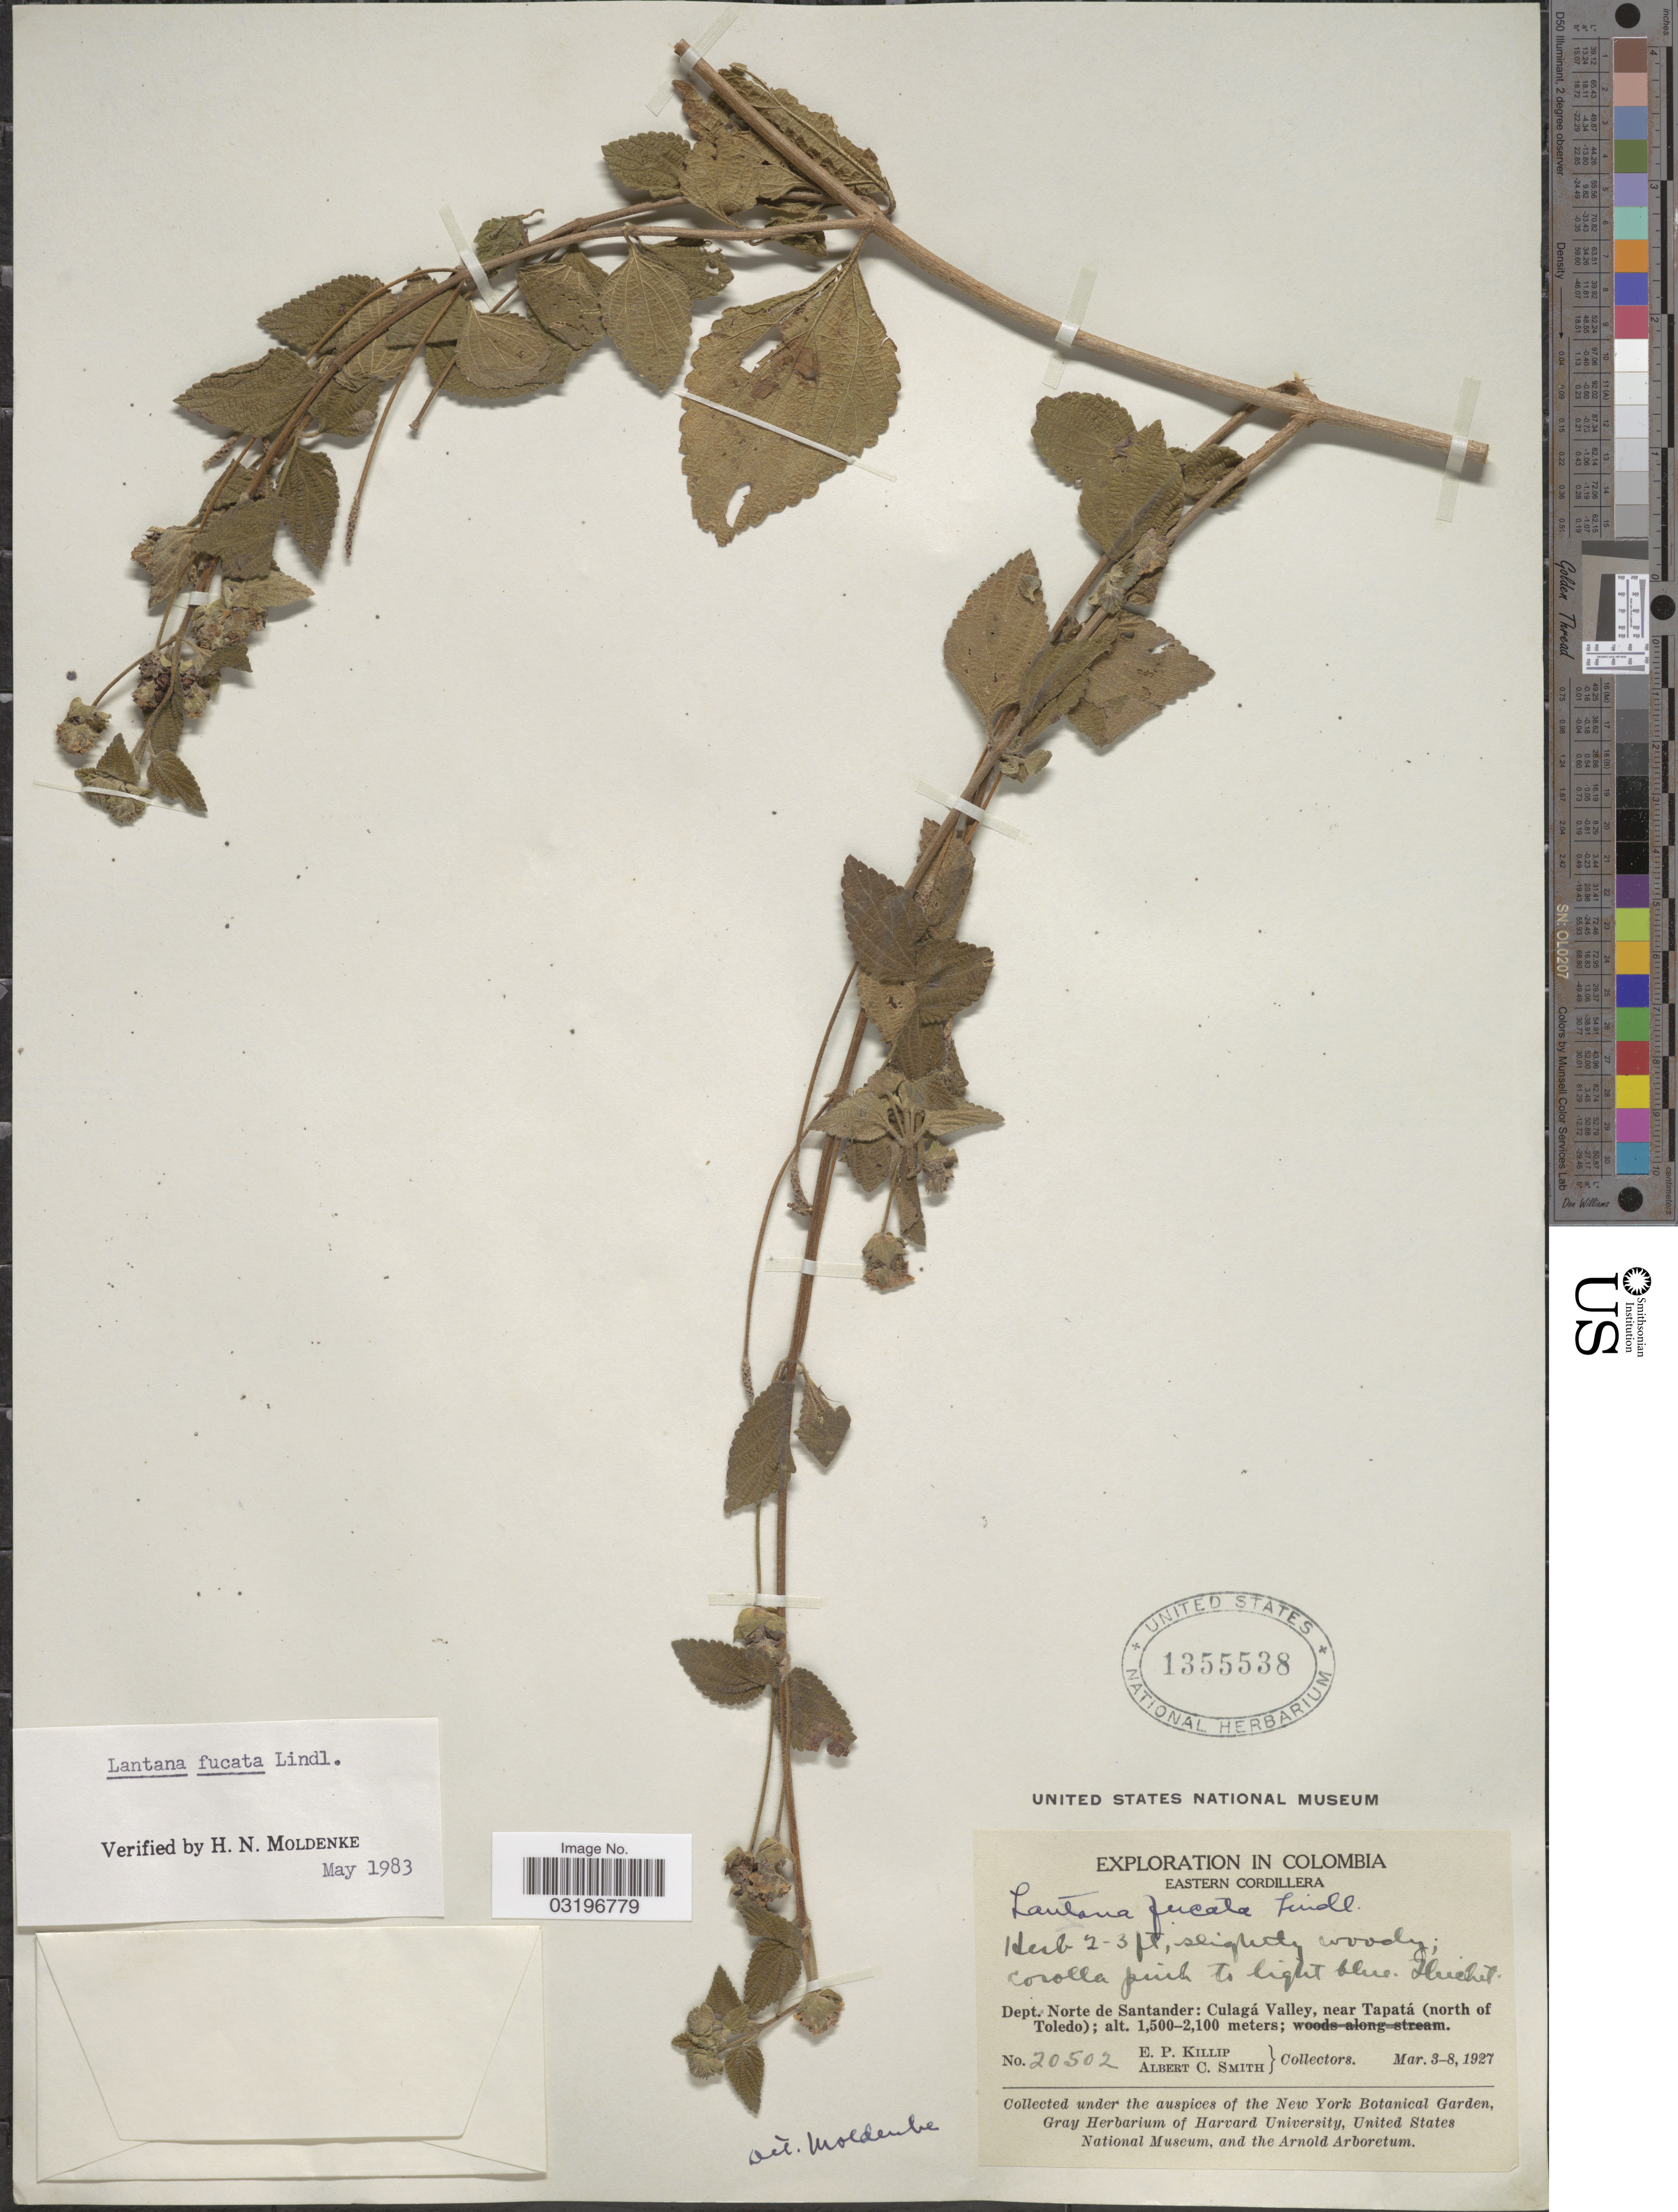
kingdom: Plantae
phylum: Tracheophyta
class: Magnoliopsida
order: Lamiales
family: Verbenaceae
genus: Lantana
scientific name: Lantana fucata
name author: Lindl.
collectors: E. P. Killip & A. C. Smith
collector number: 20502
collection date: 1927-03-03/1927-03-08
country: Colombia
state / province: Norte de Santander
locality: Eastern Cordillera. Dept. Norte de Santander: Culagá Valley, near Tapatá (north of Toledo).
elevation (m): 1500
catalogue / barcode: US 1355538